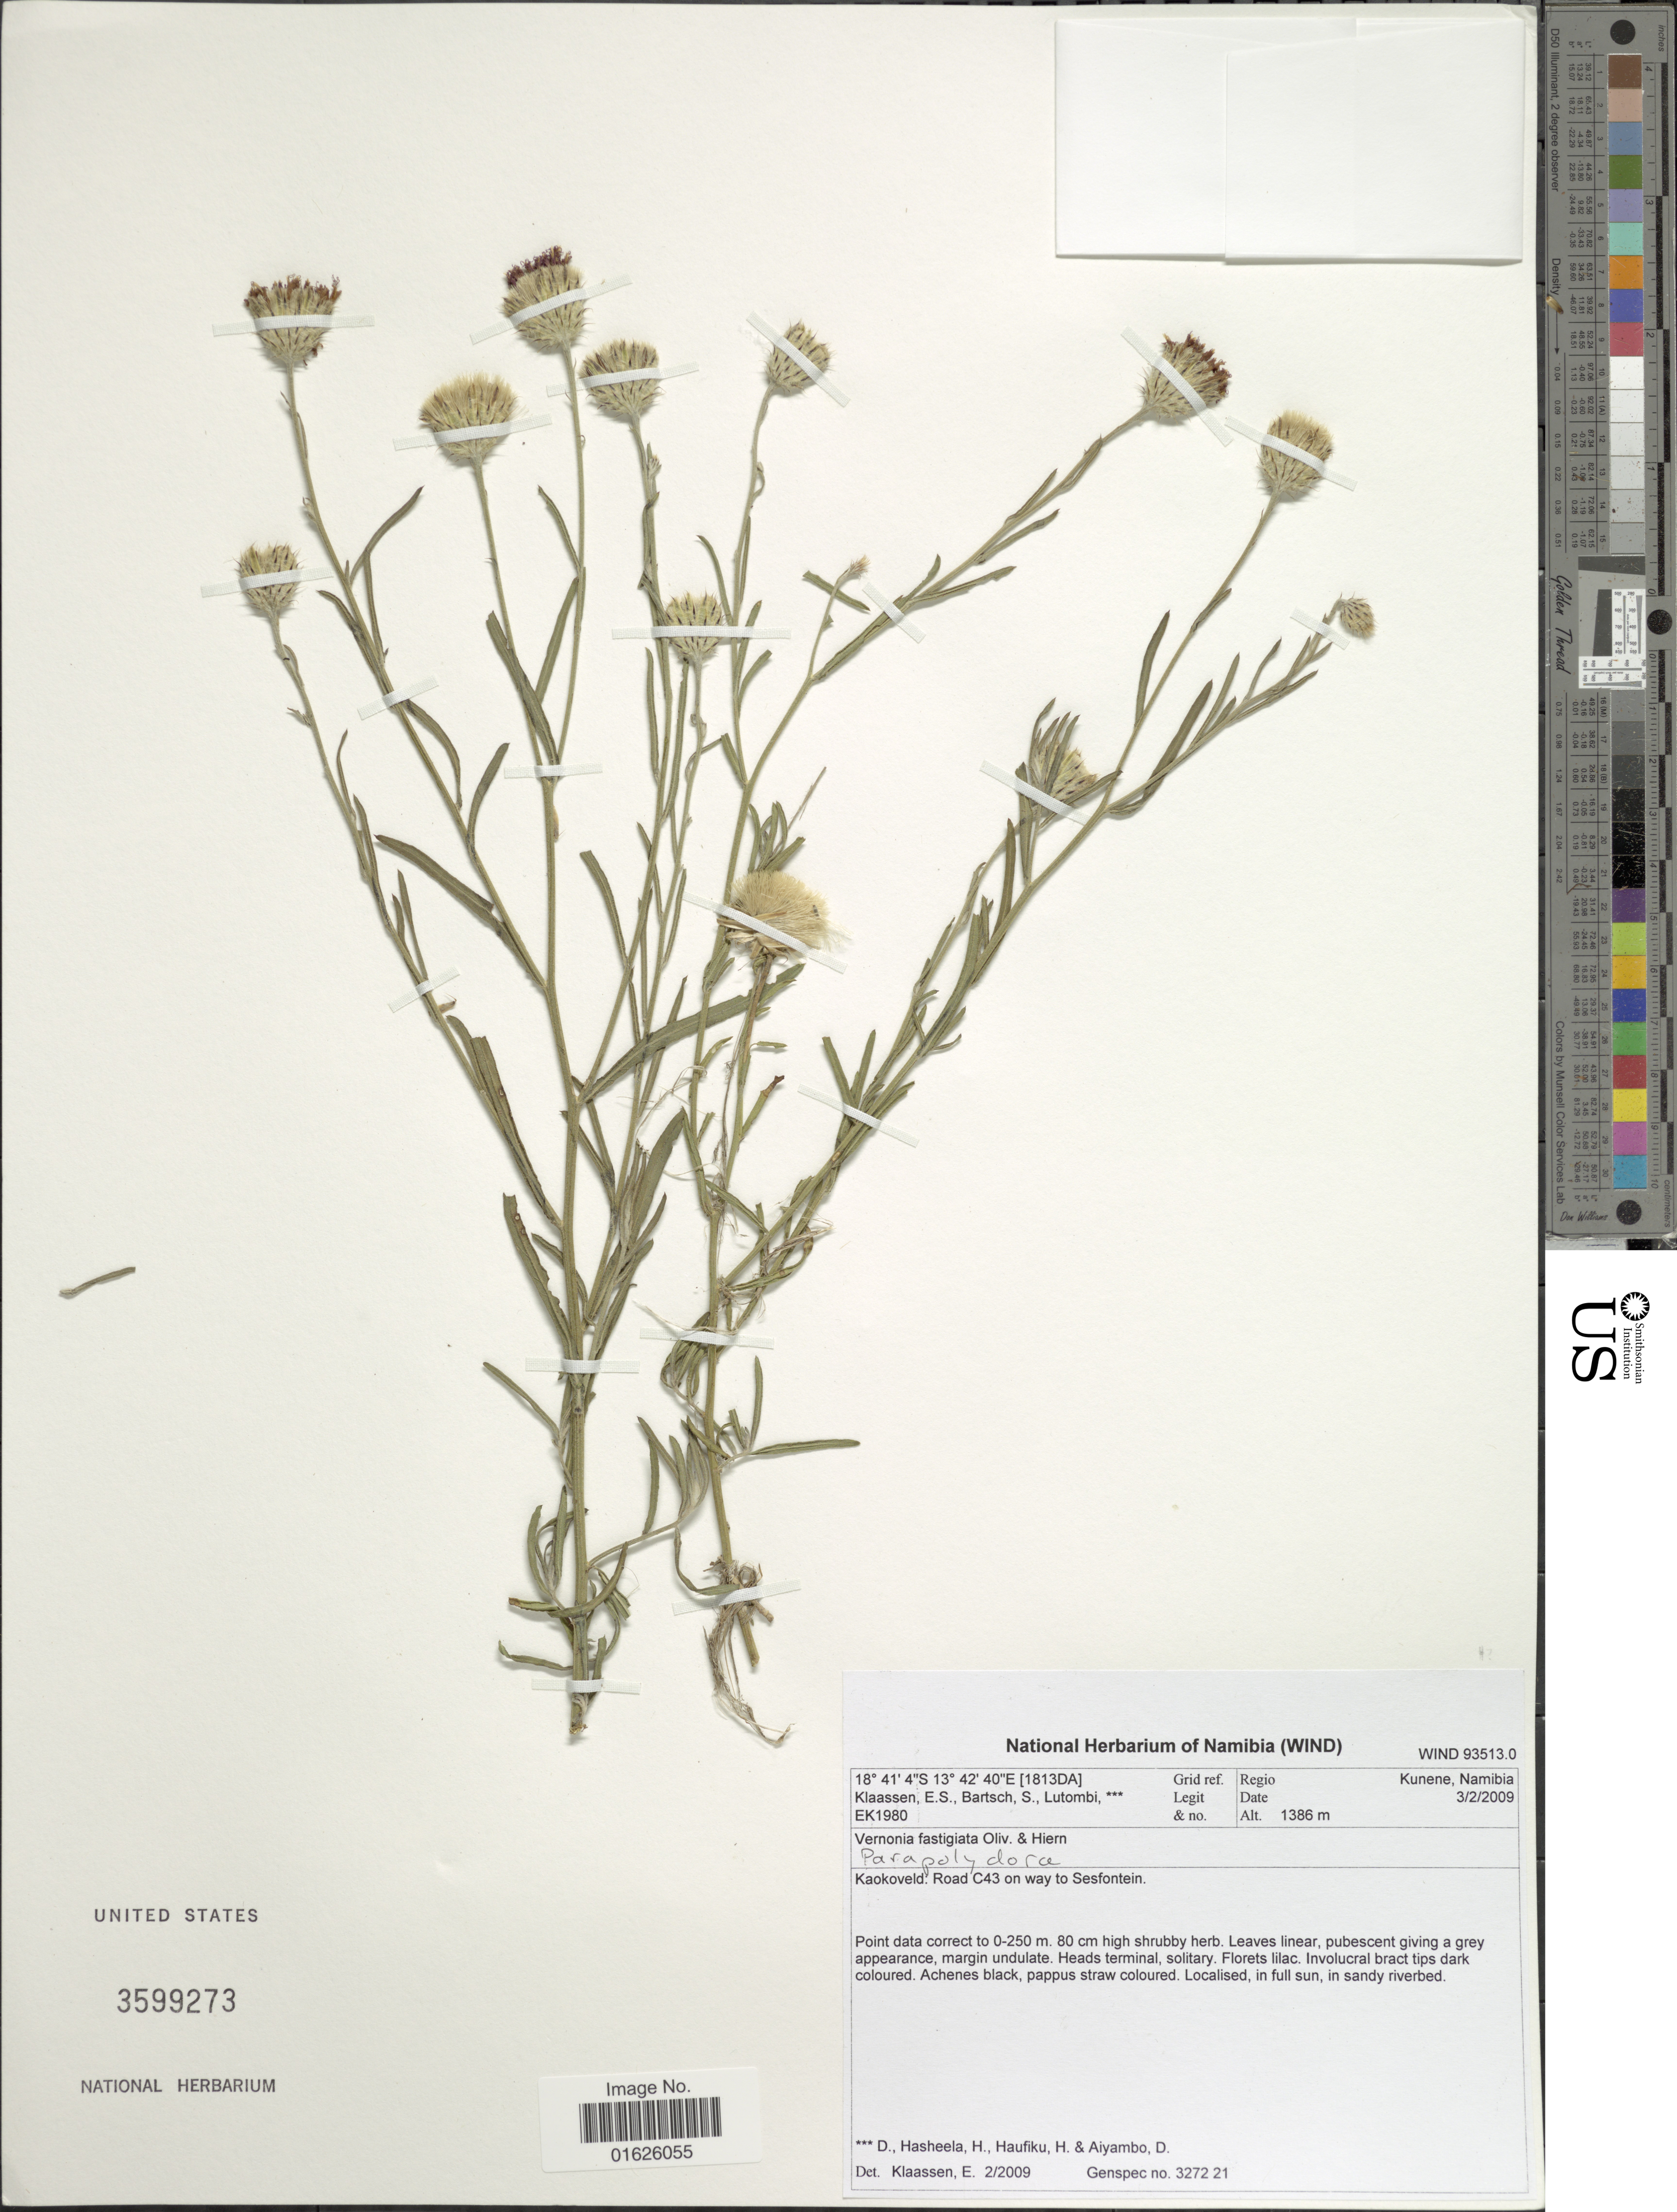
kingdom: Plantae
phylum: Tracheophyta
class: Magnoliopsida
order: Asterales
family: Asteraceae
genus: Parapolydora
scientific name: Parapolydora fastigiata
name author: (Oliv. & Hiern in Oliv.) H. Rob.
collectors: E. S. Klaassen, S. Bartsch, D. Lutombi, H. Hasheela & et al.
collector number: EK 1980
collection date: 2009-02-03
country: Namibia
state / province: Kunene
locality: Nambia, Kaokoveld, Road c43 on way to Sesfontein.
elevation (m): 1386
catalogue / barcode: US 3599273